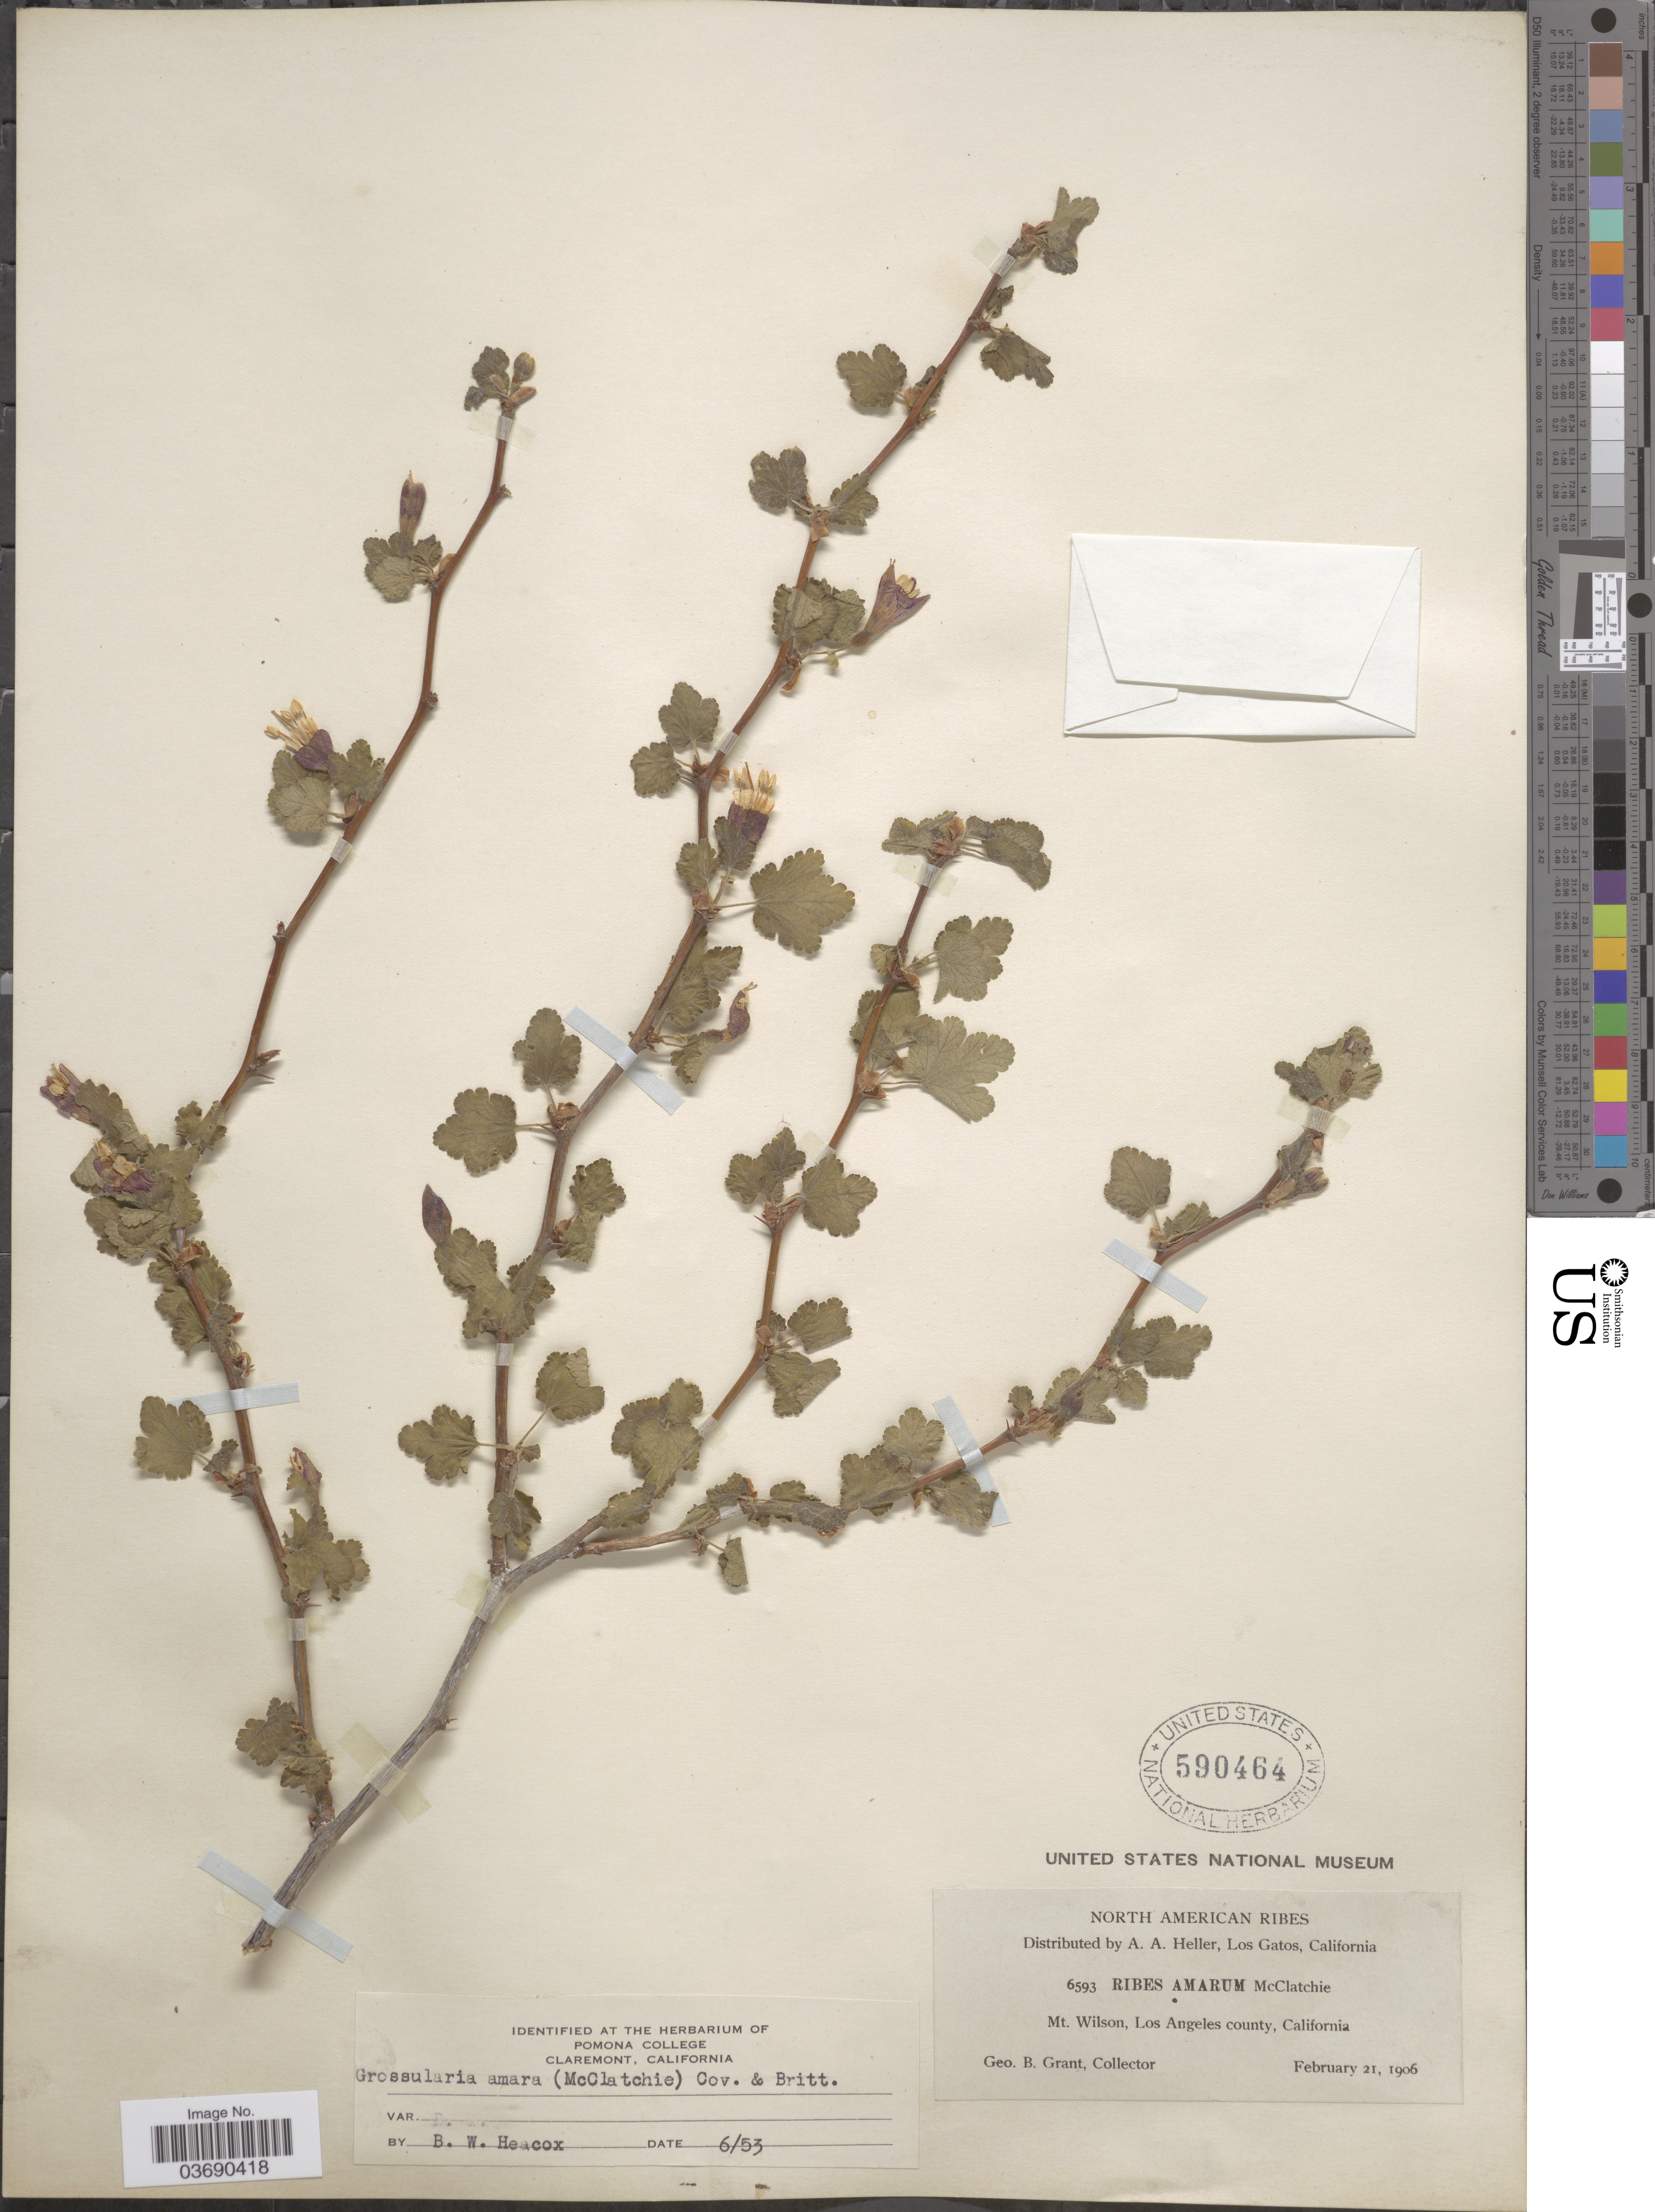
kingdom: Plantae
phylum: Tracheophyta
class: Magnoliopsida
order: Saxifragales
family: Grossulariaceae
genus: Ribes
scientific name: Ribes amarum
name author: McClatchie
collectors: G. Grant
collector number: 6593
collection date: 1906-02-21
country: United States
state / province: California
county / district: Los Angeles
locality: Mt. Wilson, Los Angeles county.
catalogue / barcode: US 590464